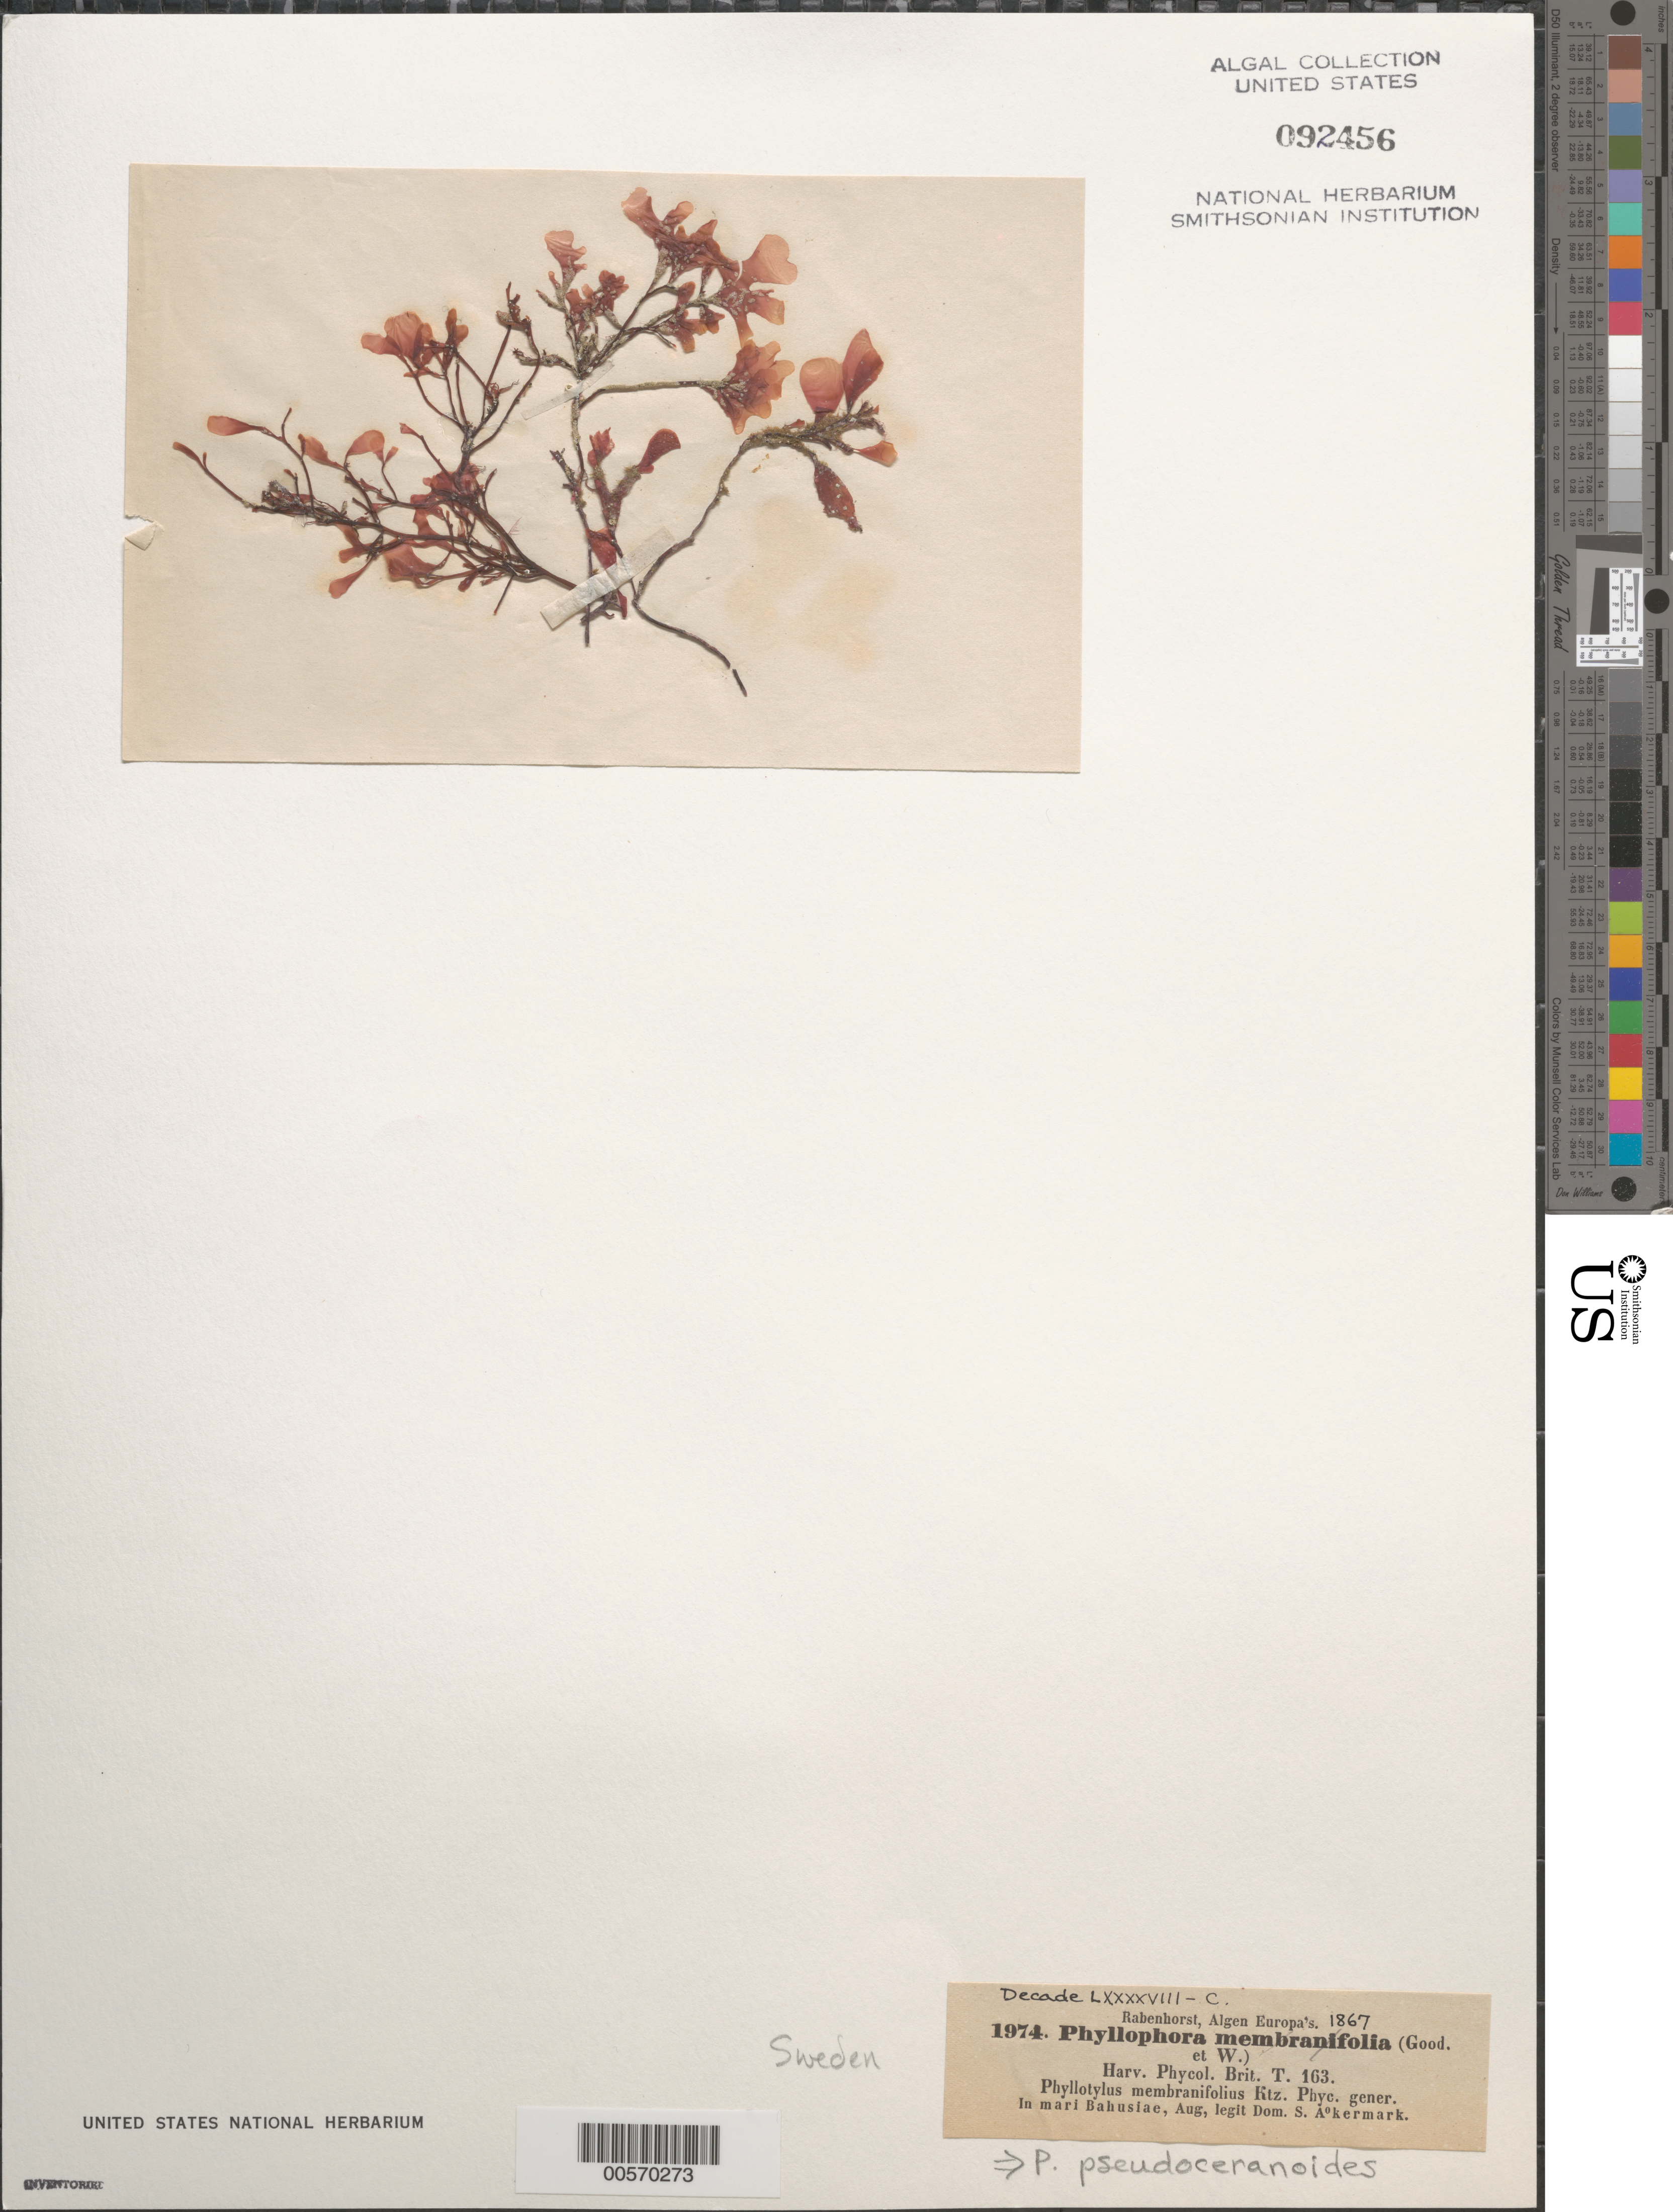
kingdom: Plantae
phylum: Rhodophyta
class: Florideophyceae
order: Gigartinales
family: Phyllophoraceae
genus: Phyllophora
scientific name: Phyllophora pseudoceranoides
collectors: S. Akermark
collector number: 1974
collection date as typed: Aug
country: Sweden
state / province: Västra Götaland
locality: Bohus Bay (mari bahusiae)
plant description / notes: Rabenhorst, Die Algen Europa's, Dec. 98-100, 1867, as Phyllophora membranifolia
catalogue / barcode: US 92456